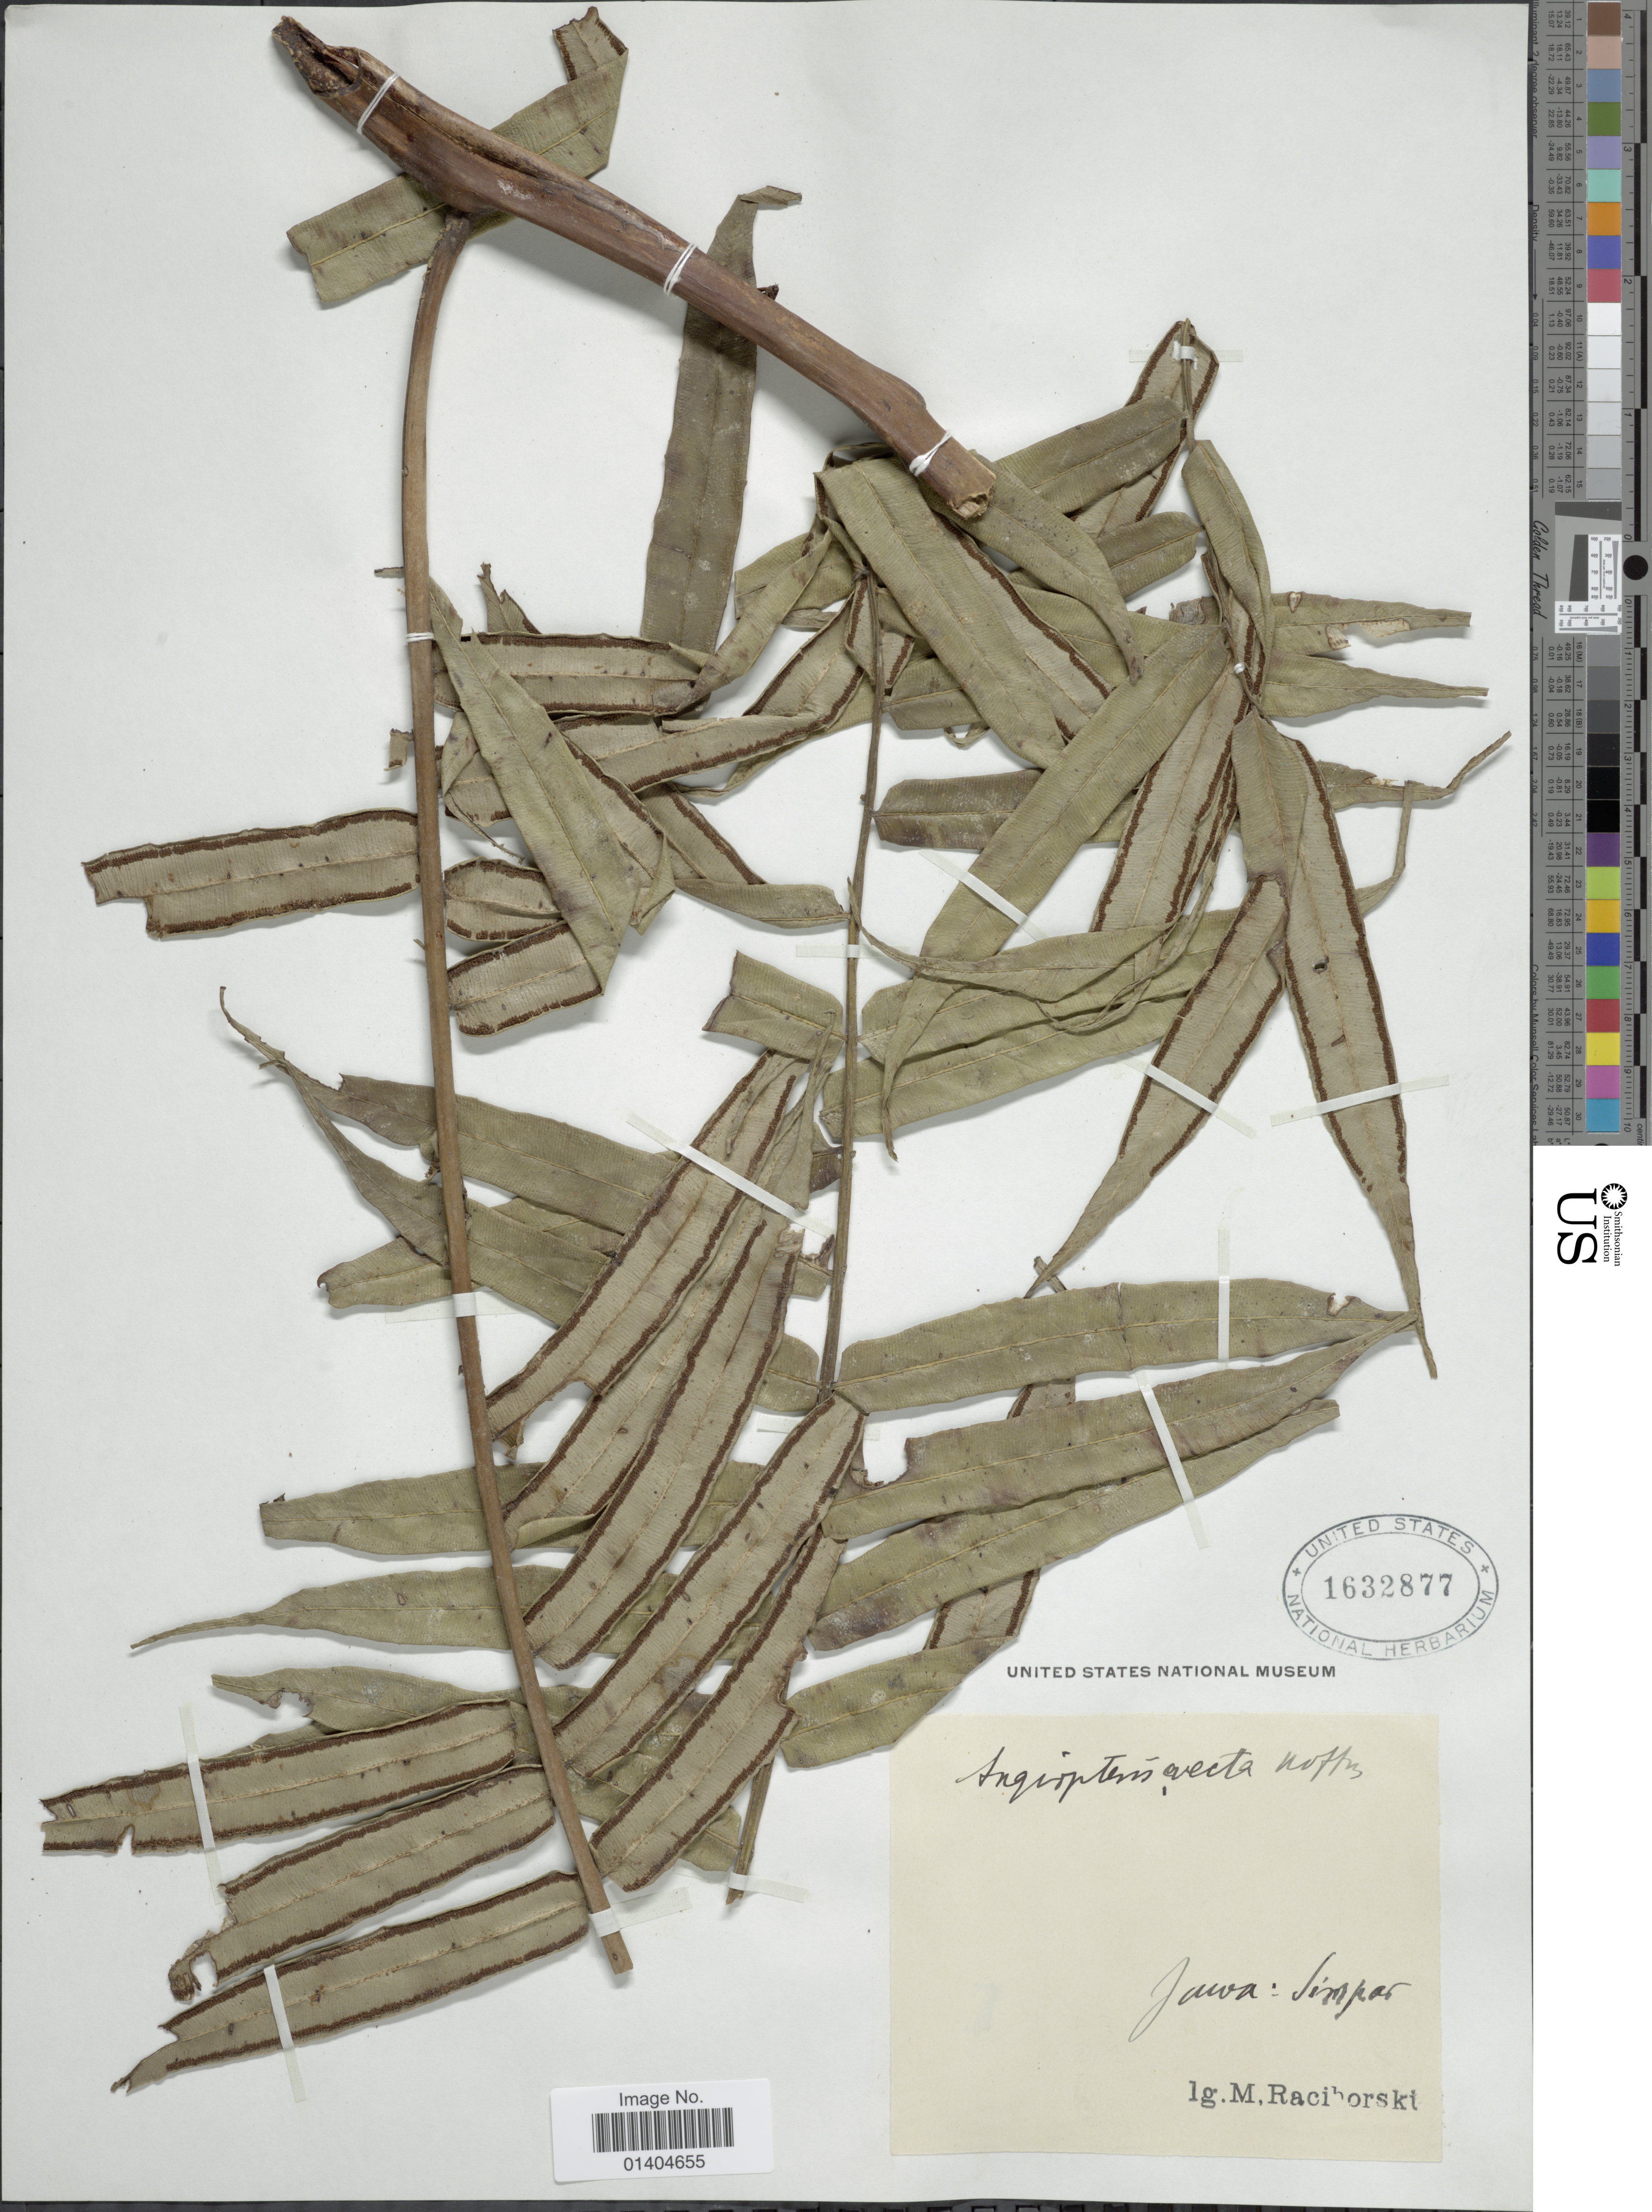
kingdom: Plantae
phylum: Tracheophyta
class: Polypodiopsida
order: Marattiales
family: Marattiaceae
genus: Angiopteris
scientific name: Angiopteris evecta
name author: (G. Forst.) Hoffm.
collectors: M. Raciborski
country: Indonesia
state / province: Java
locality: Simpar. [interpreted]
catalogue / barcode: US 1632877